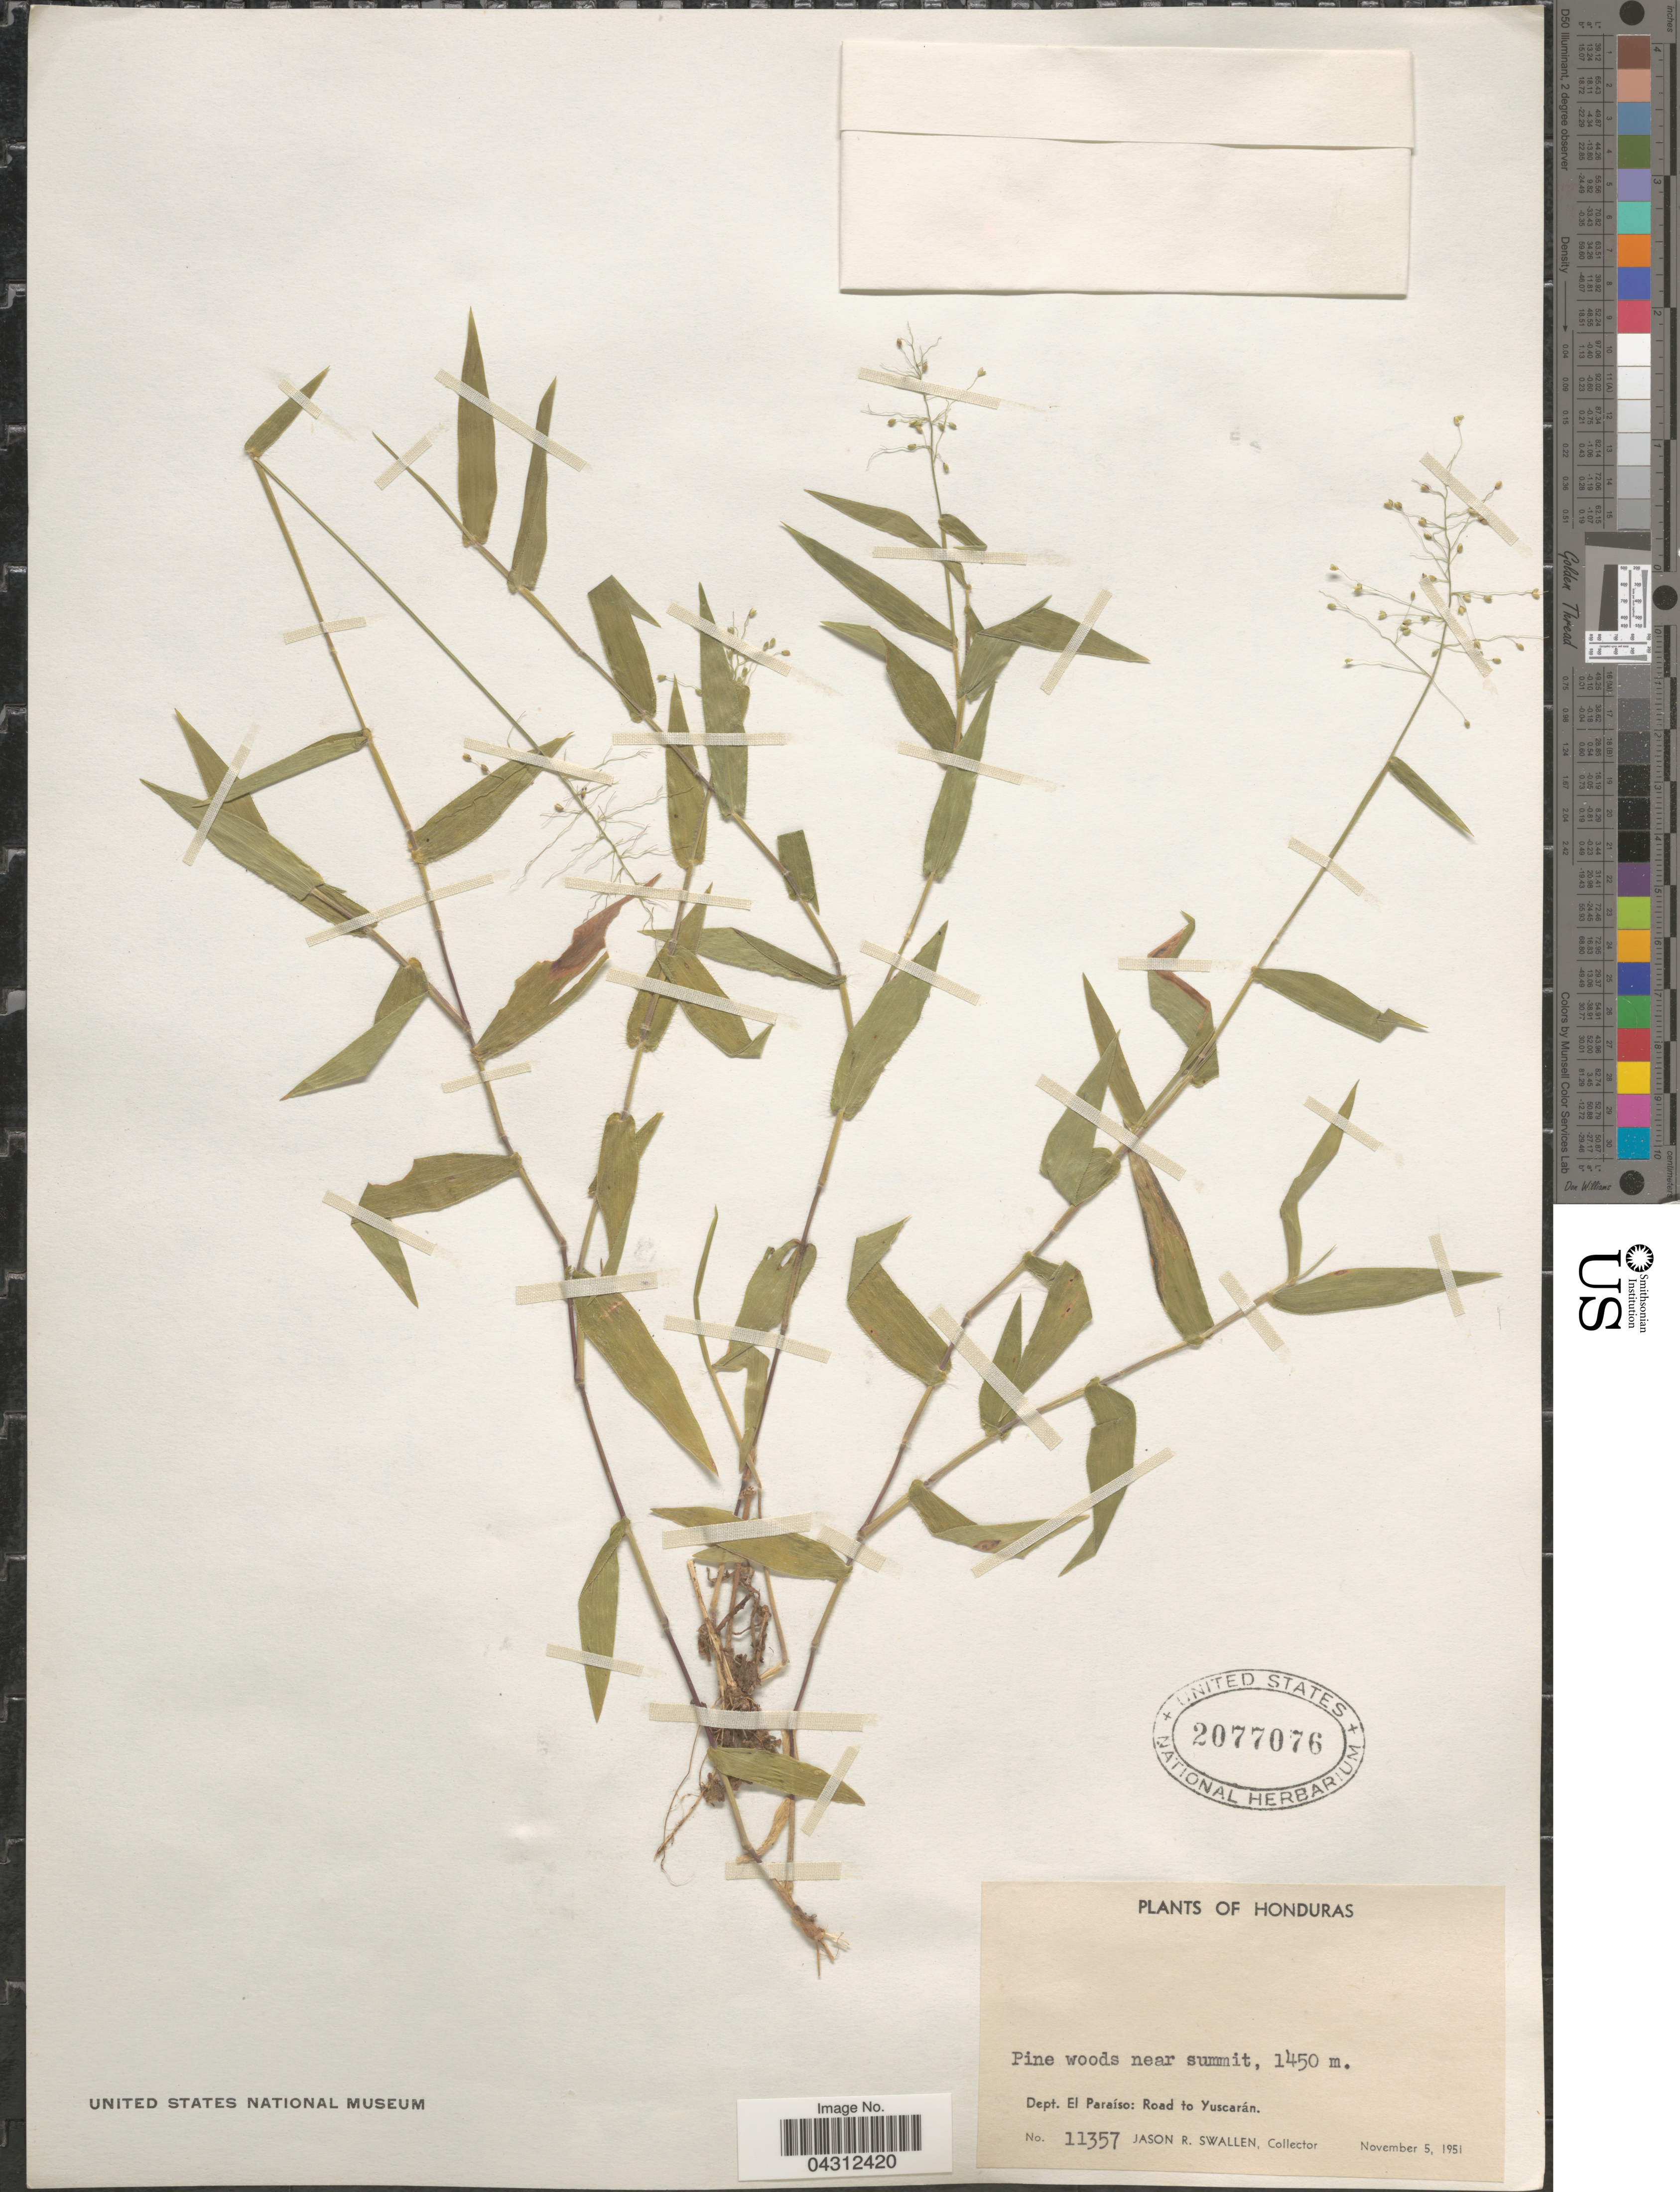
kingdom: Plantae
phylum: Tracheophyta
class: Liliopsida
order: Poales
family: Poaceae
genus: Panicum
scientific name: Panicum sp.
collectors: J. R. Swallen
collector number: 11357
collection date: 1951-11-05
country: Honduras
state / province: El Paraiso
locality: Dept. El Paraíso: Road to Yuscarán.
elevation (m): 1450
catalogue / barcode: US 2077076